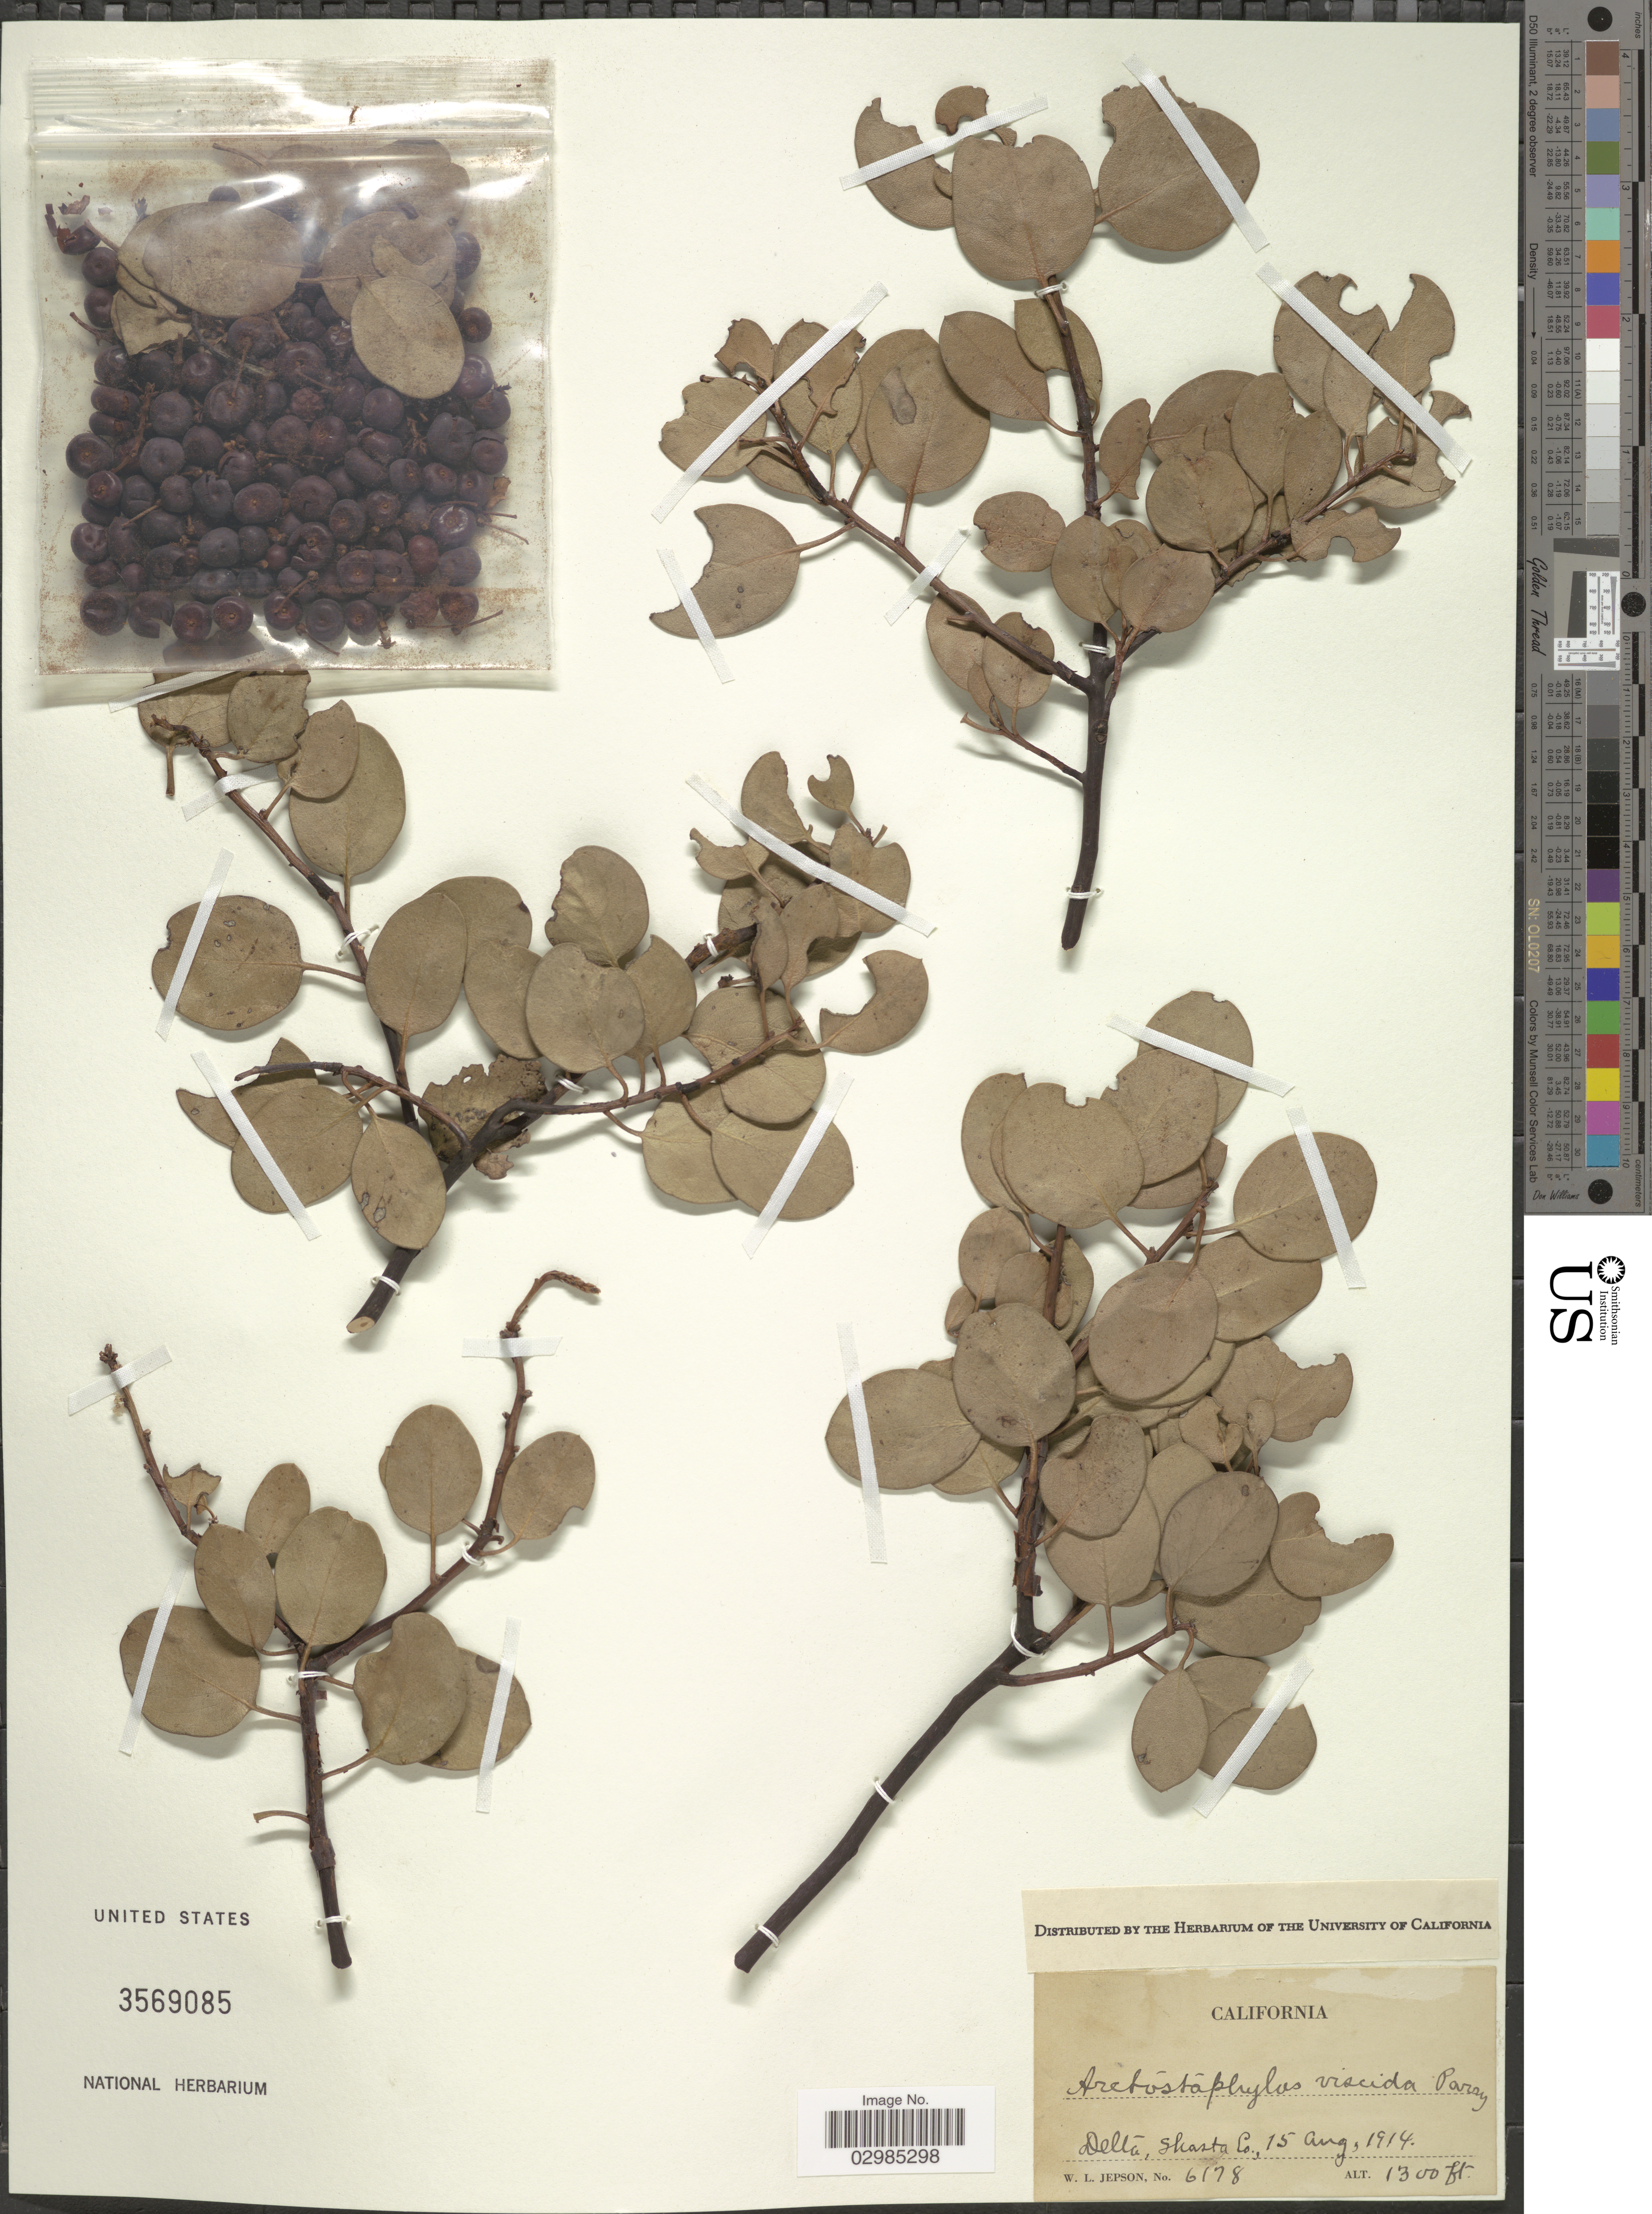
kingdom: Plantae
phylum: Tracheophyta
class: Magnoliopsida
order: Ericales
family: Ericaceae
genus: Arctostaphylos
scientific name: Arctostaphylos viscida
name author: Parry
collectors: W. L. Jepson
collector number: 6178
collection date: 1914-08-15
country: United States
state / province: California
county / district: Shasta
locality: Delta, Shasta Co.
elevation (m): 396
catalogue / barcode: US 3569085